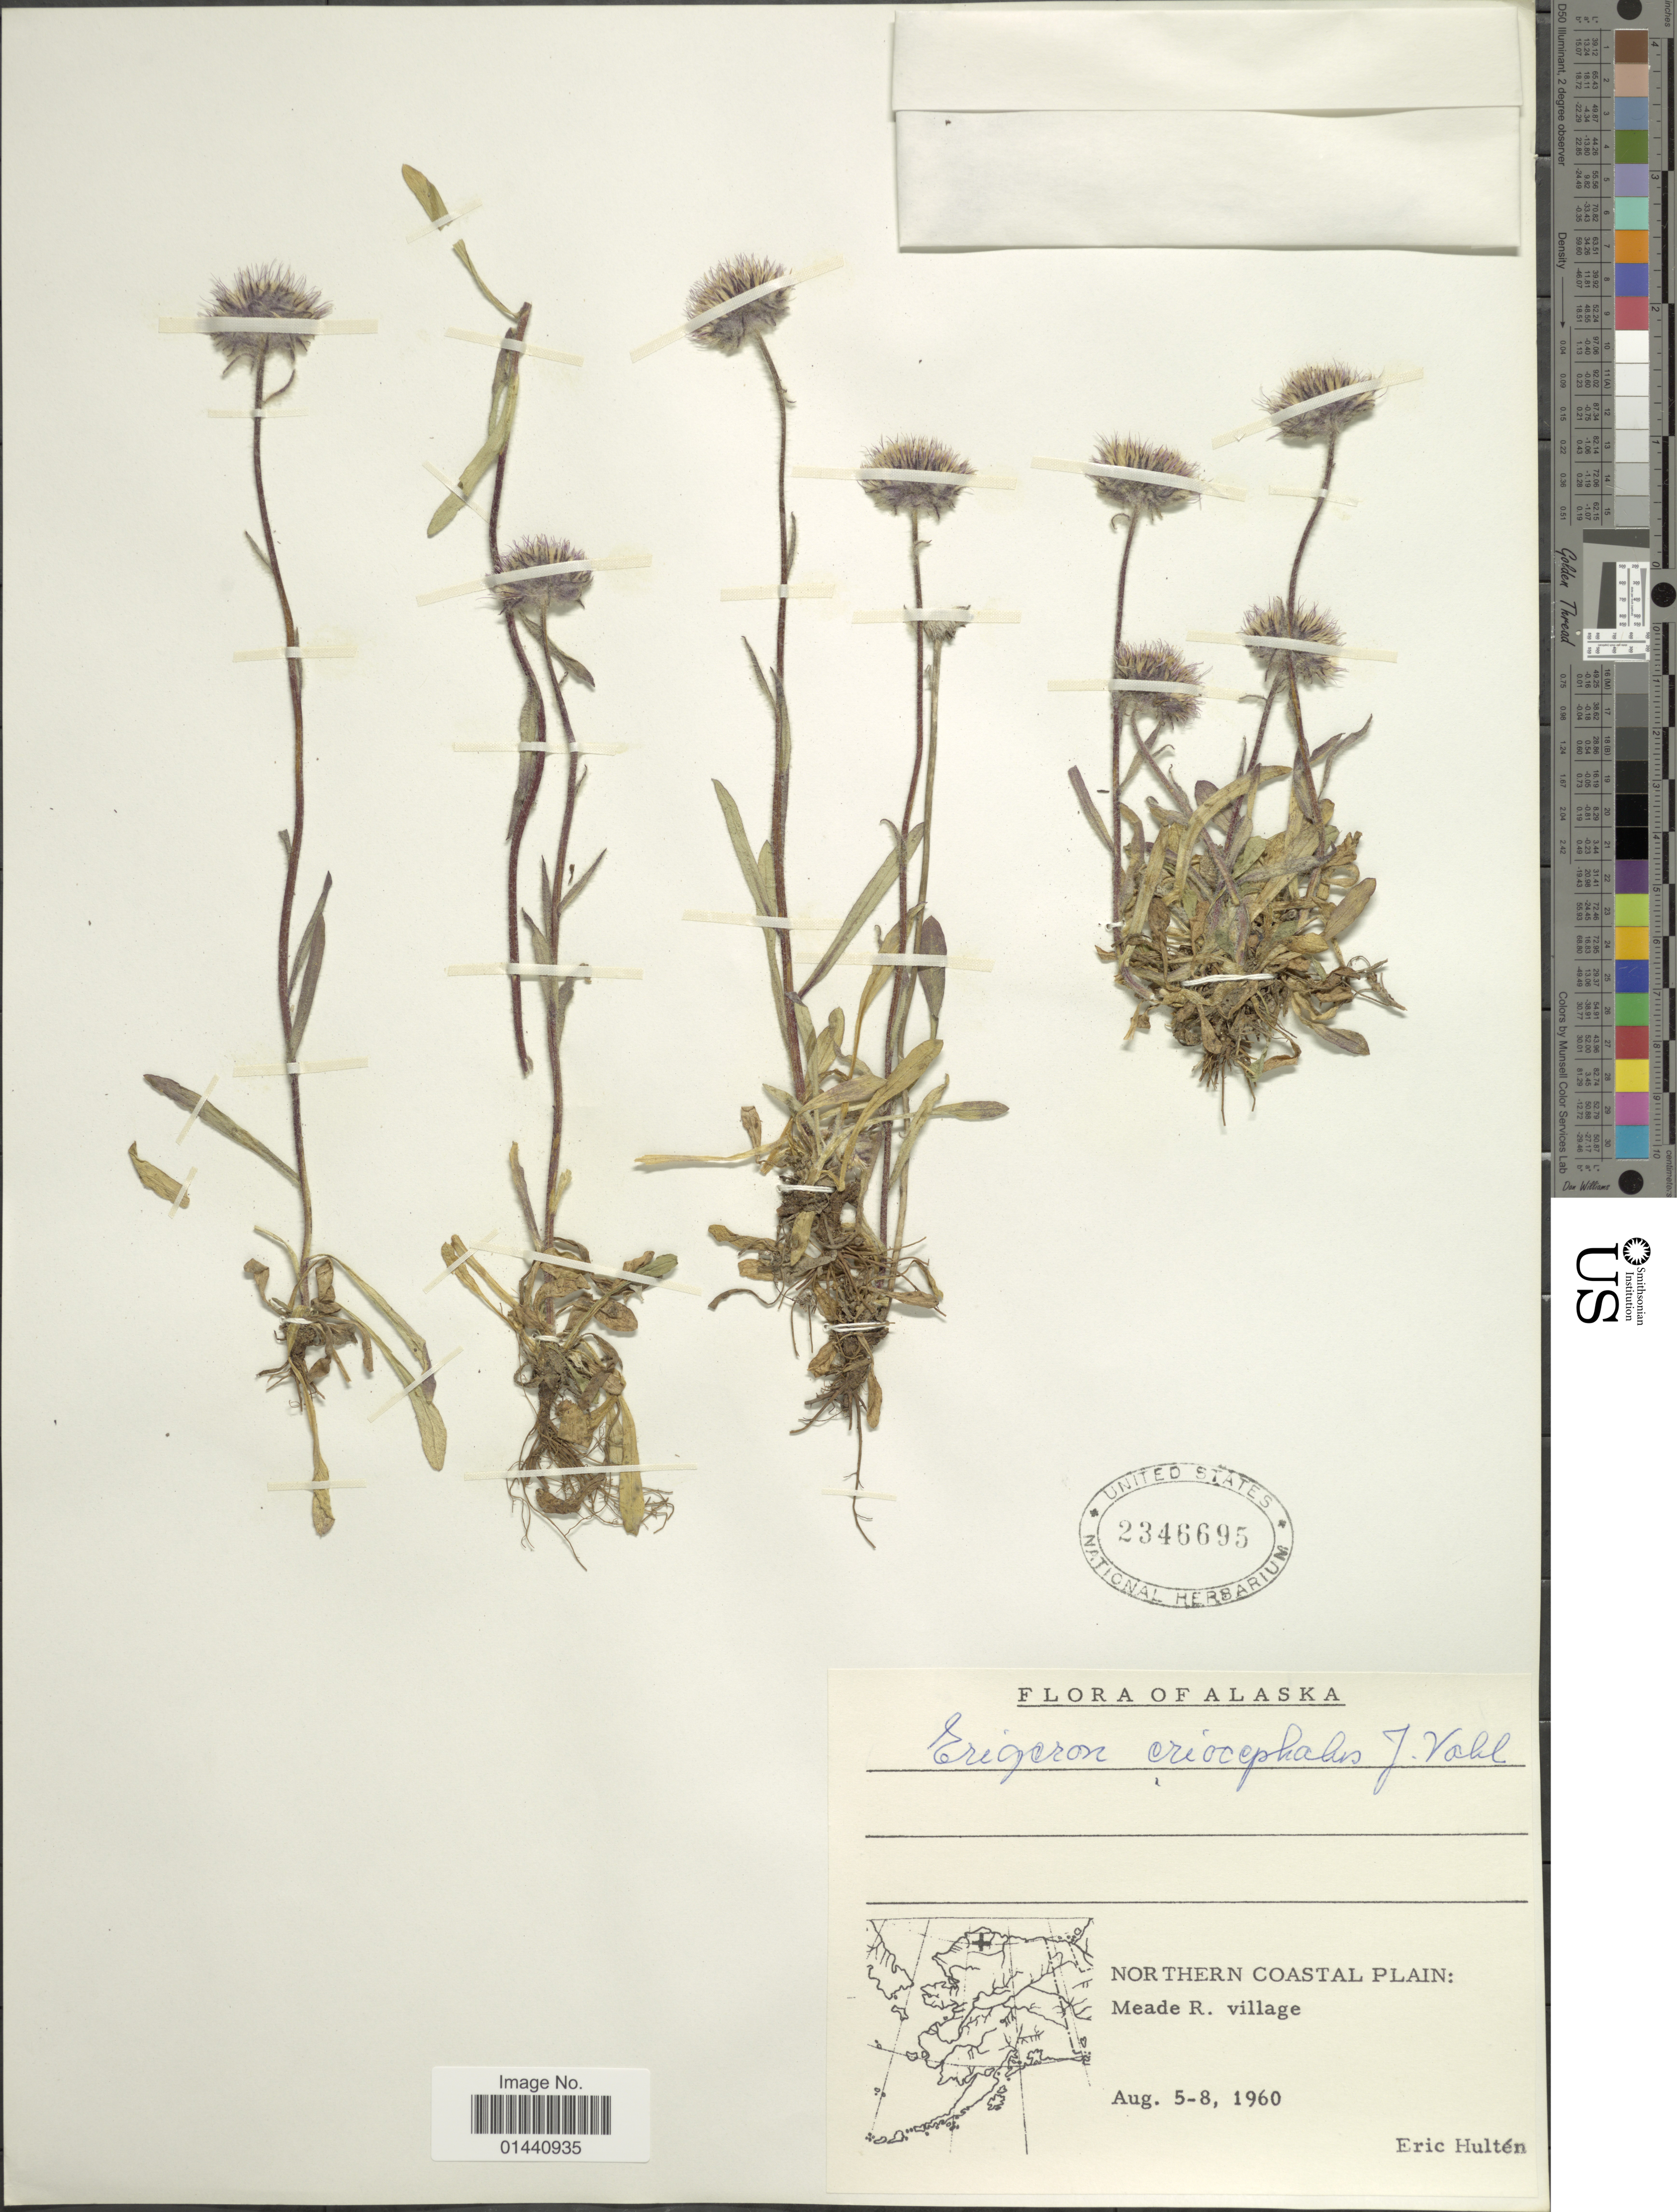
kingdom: Plantae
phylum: Tracheophyta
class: Magnoliopsida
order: Asterales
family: Asteraceae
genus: Erigeron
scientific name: Erigeron eriocephalus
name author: J. Vahl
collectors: E. G. Hultén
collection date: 1960-08-05/1960-08-08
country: United States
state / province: Alaska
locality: Northern Coastal Plain. Meade R. village.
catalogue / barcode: US 2346695